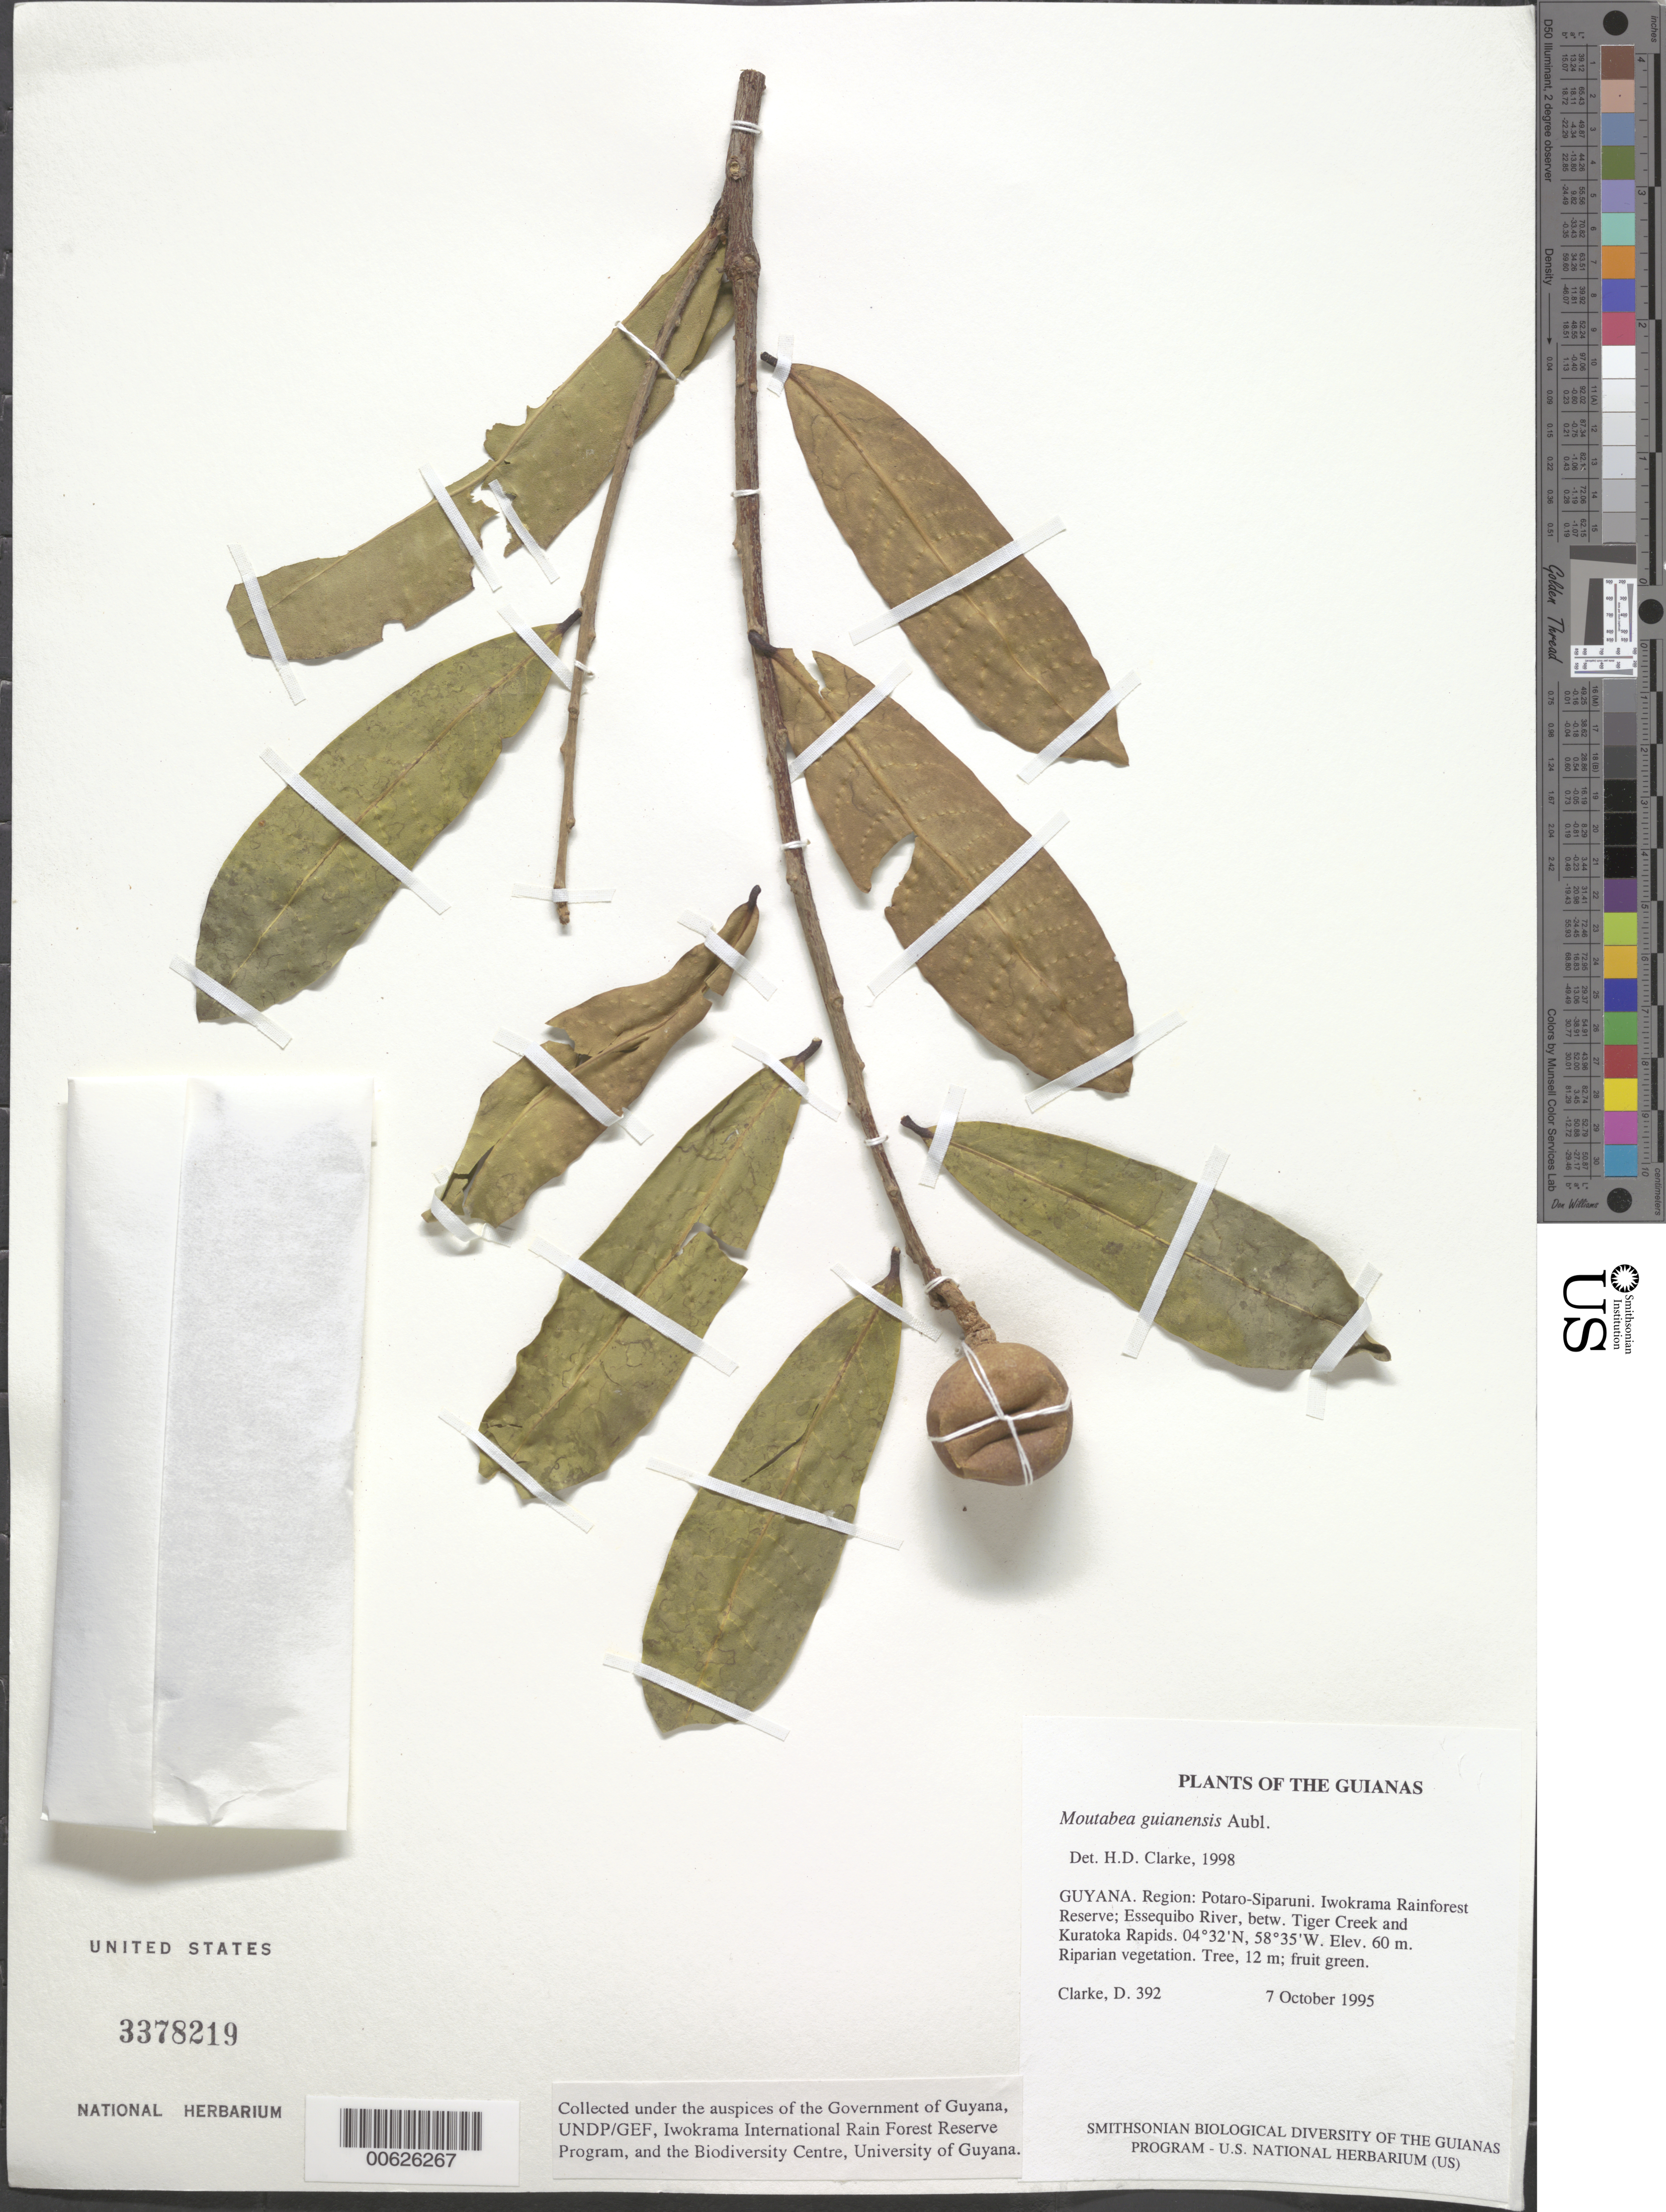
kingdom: Plantae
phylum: Tracheophyta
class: Magnoliopsida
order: Fabales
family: Polygalaceae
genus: Moutabea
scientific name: Moutabea guianensis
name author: Aubl.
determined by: Clarke, H. D., University of North Carolina (Asheville)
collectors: H. D. Clarke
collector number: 392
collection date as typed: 7 October 1995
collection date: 1995-10-07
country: Guyana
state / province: Potaro-Siparuni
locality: Iwokrama Rainforest Reserve; Essequibo River, betw. Tiger Creek and Kuratoka Rapids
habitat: Riparian vegetation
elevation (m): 60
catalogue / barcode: US 3378219